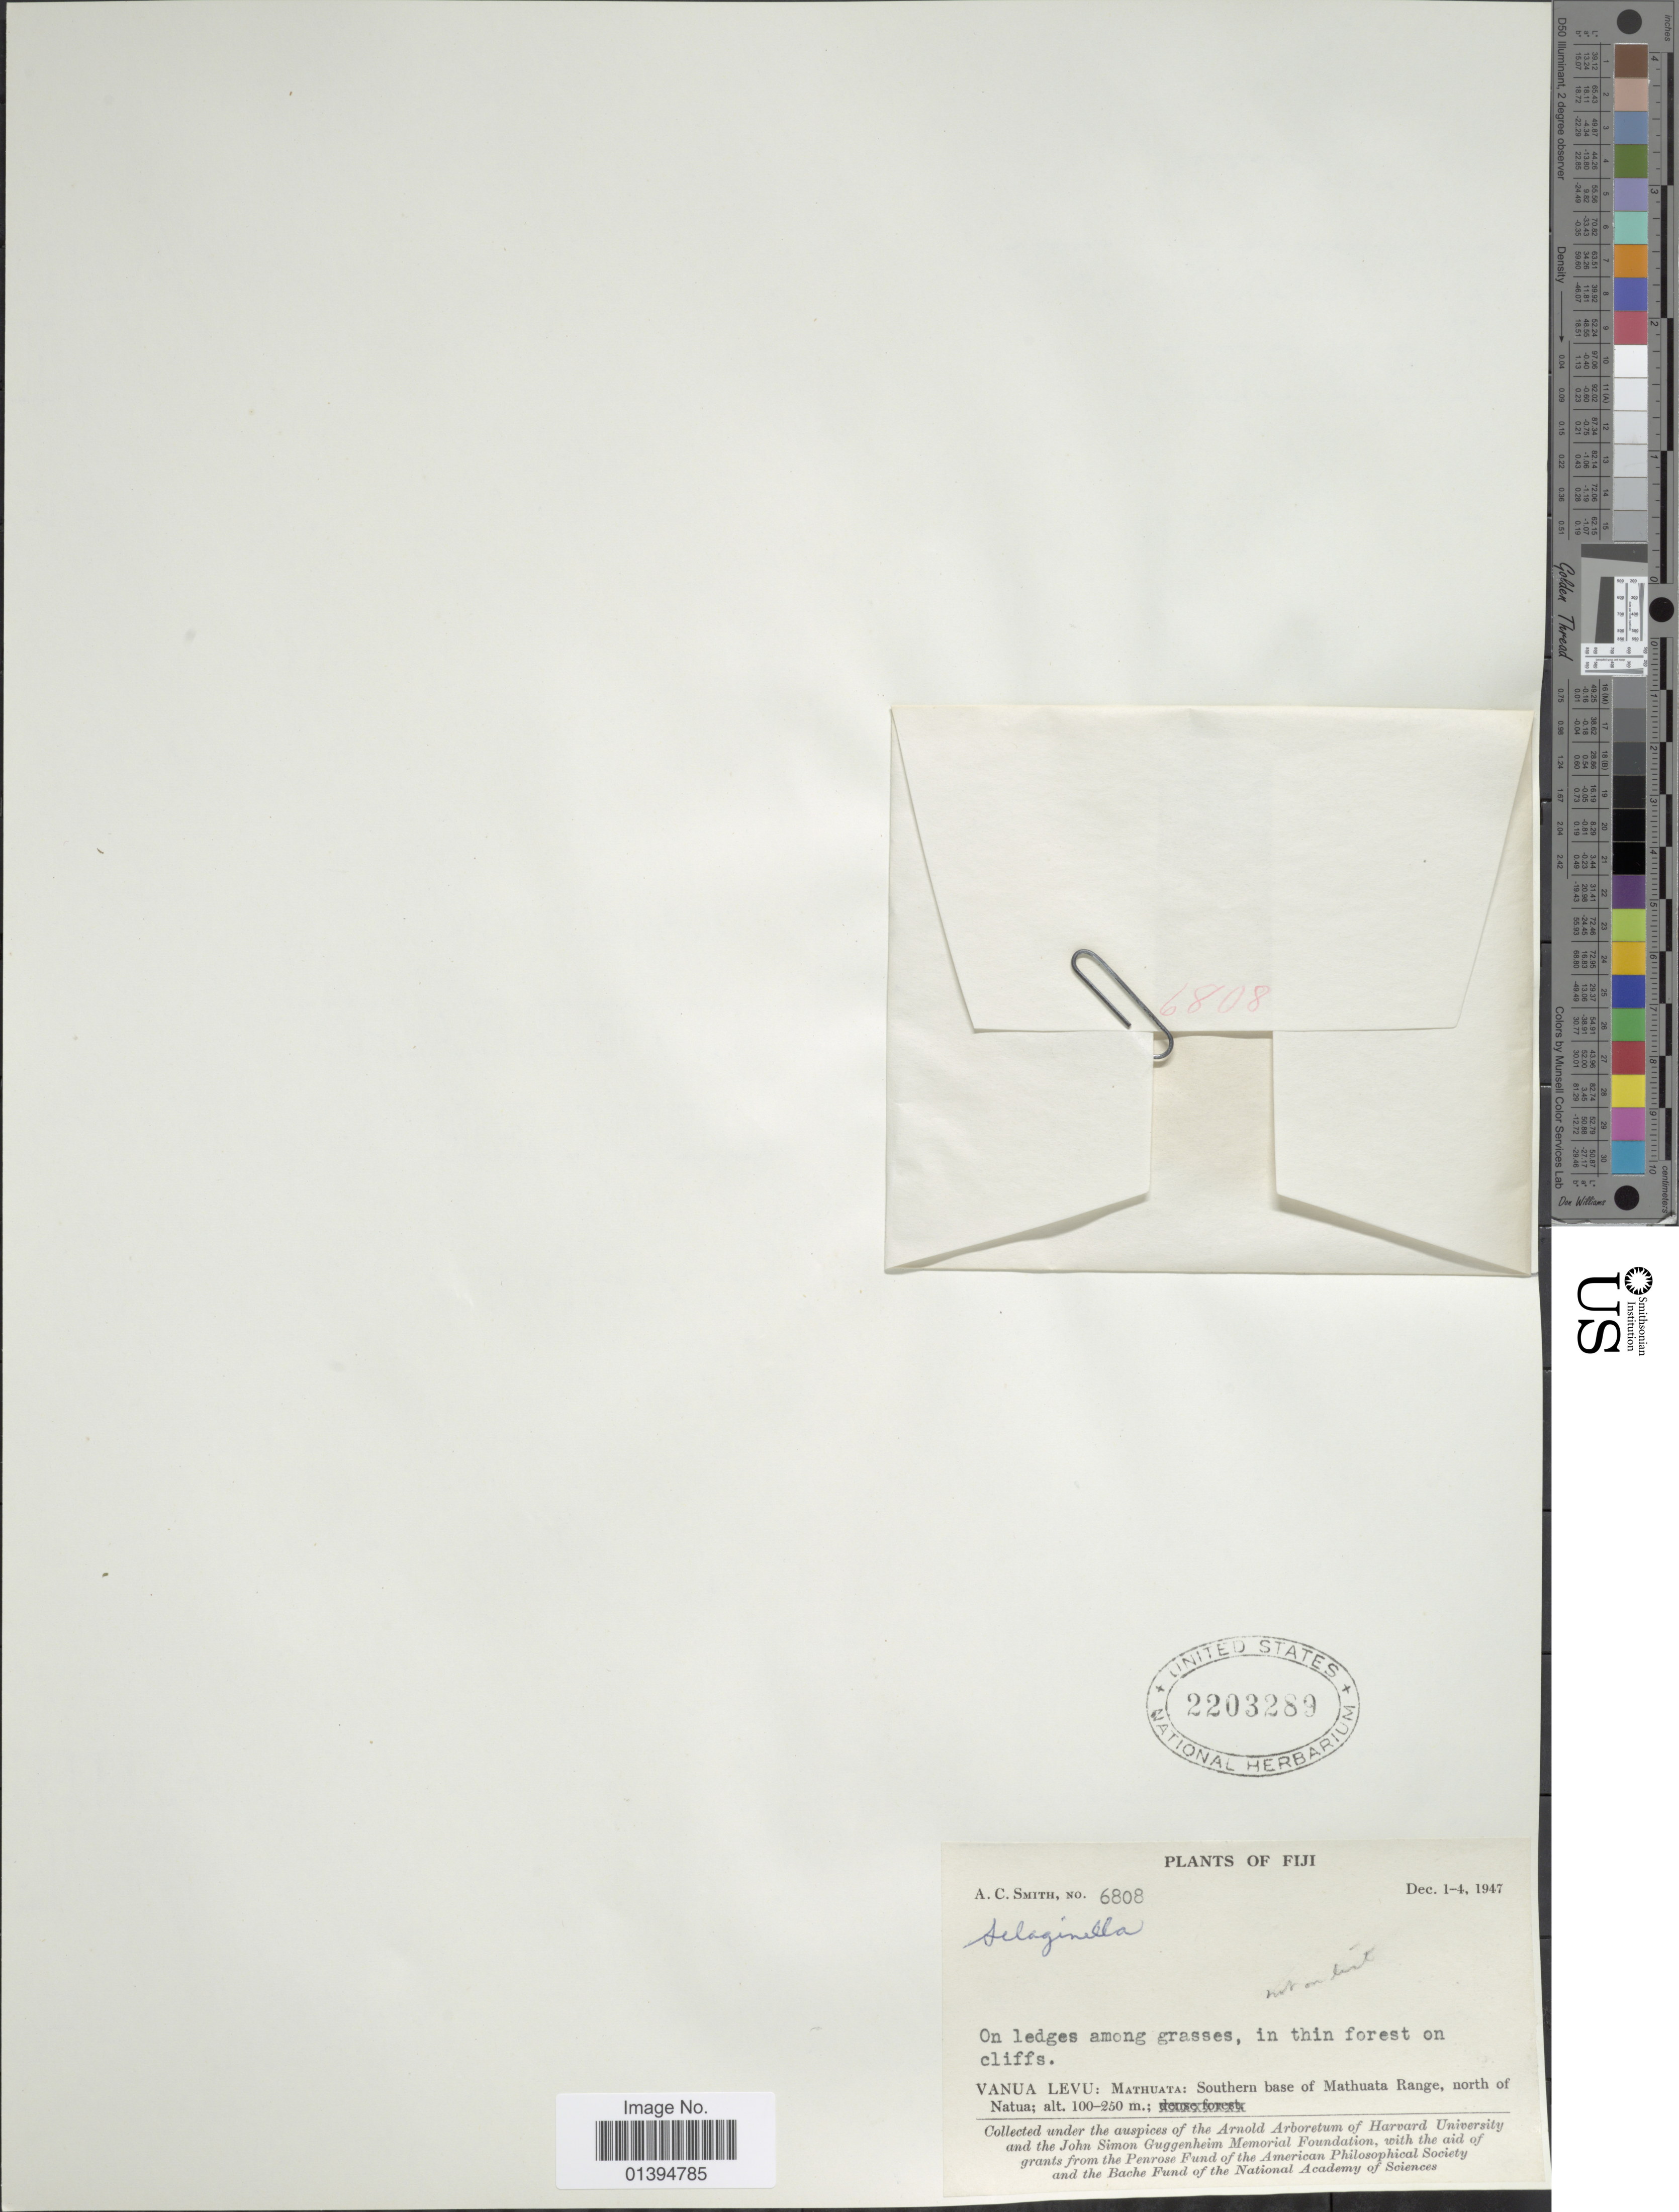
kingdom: Plantae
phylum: Tracheophyta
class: Lycopodiopsida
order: Selaginellales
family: Selaginellaceae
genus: Selaginella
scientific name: Selaginella sp.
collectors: A. C. Smith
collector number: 6808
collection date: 1947-12-01/1947-12-04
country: Fiji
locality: Vanua Levu: Mathuata: southern base of Mathuata Range, North of Natua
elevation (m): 100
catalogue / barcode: US 2203289